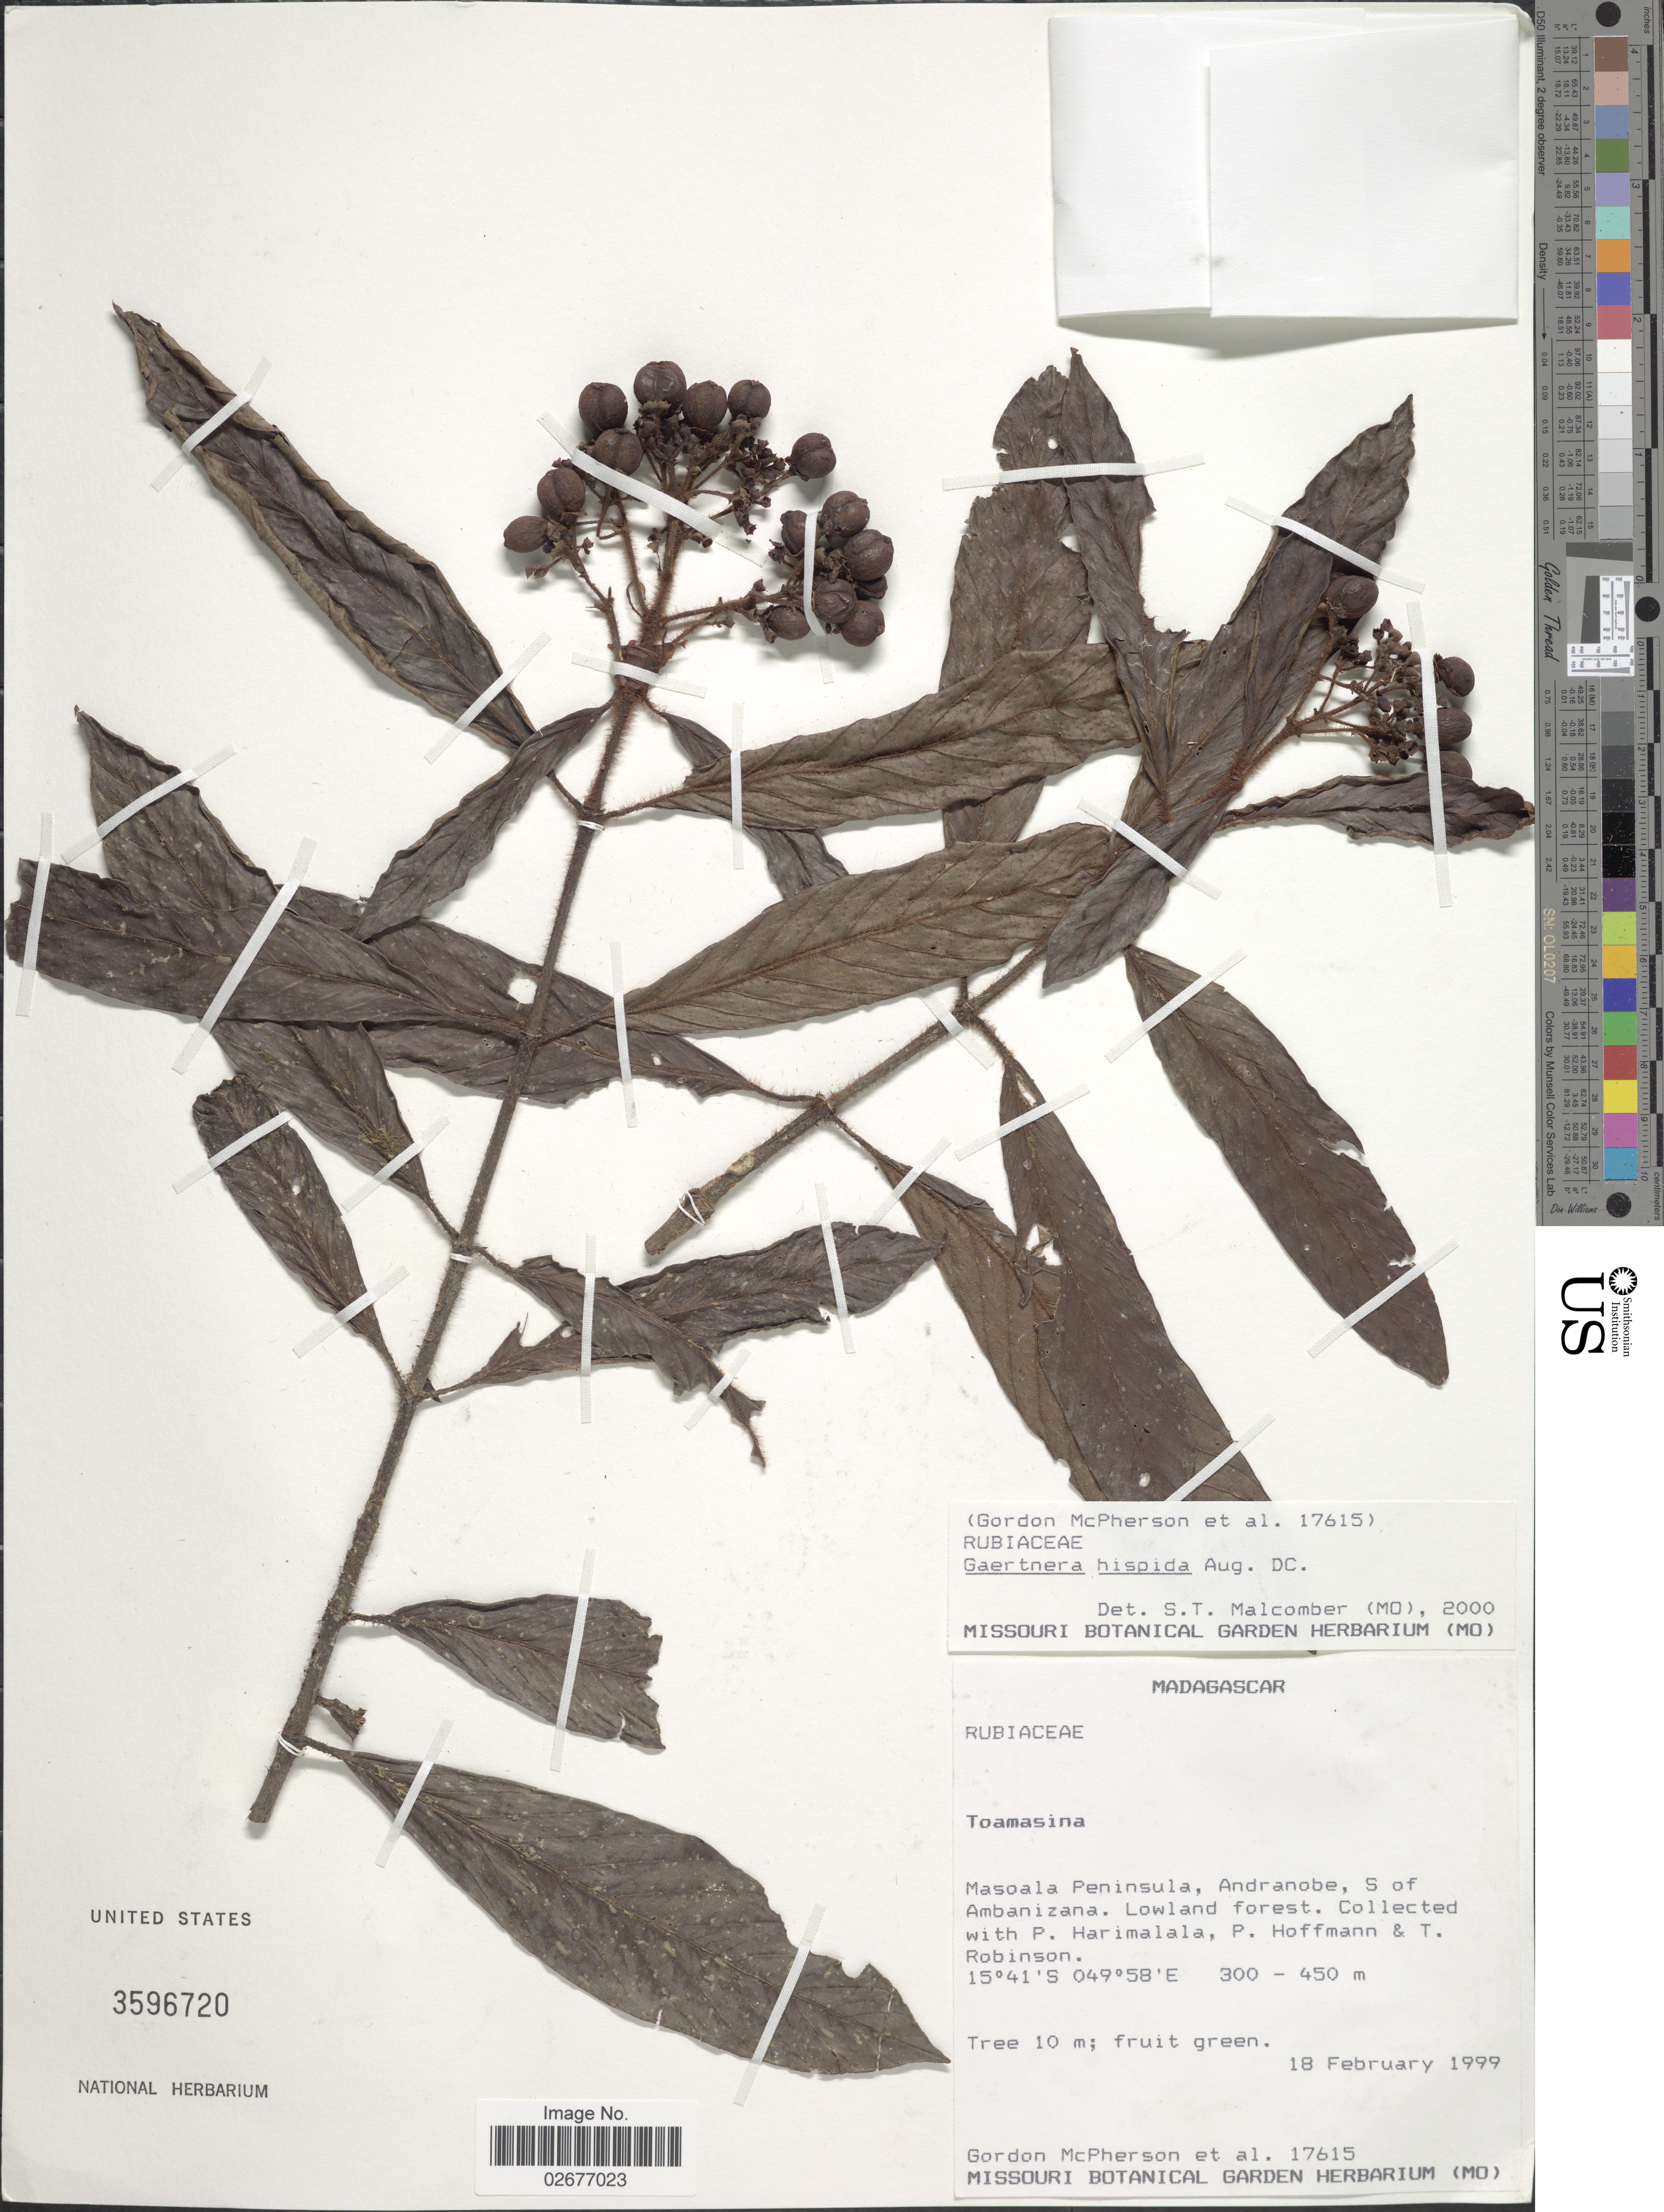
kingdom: Plantae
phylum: Tracheophyta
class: Magnoliopsida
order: Gentianales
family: Rubiaceae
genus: Gaertnera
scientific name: Gaertnera hispida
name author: Aug. DC.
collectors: G. McPherson & et al.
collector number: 17615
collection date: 1999-02-18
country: Madagascar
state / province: Analanjirofo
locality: Toamasina, Masoala Peninsula, Andranobe, S of Ambanizana, Lowland forest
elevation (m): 300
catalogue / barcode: US 3596720